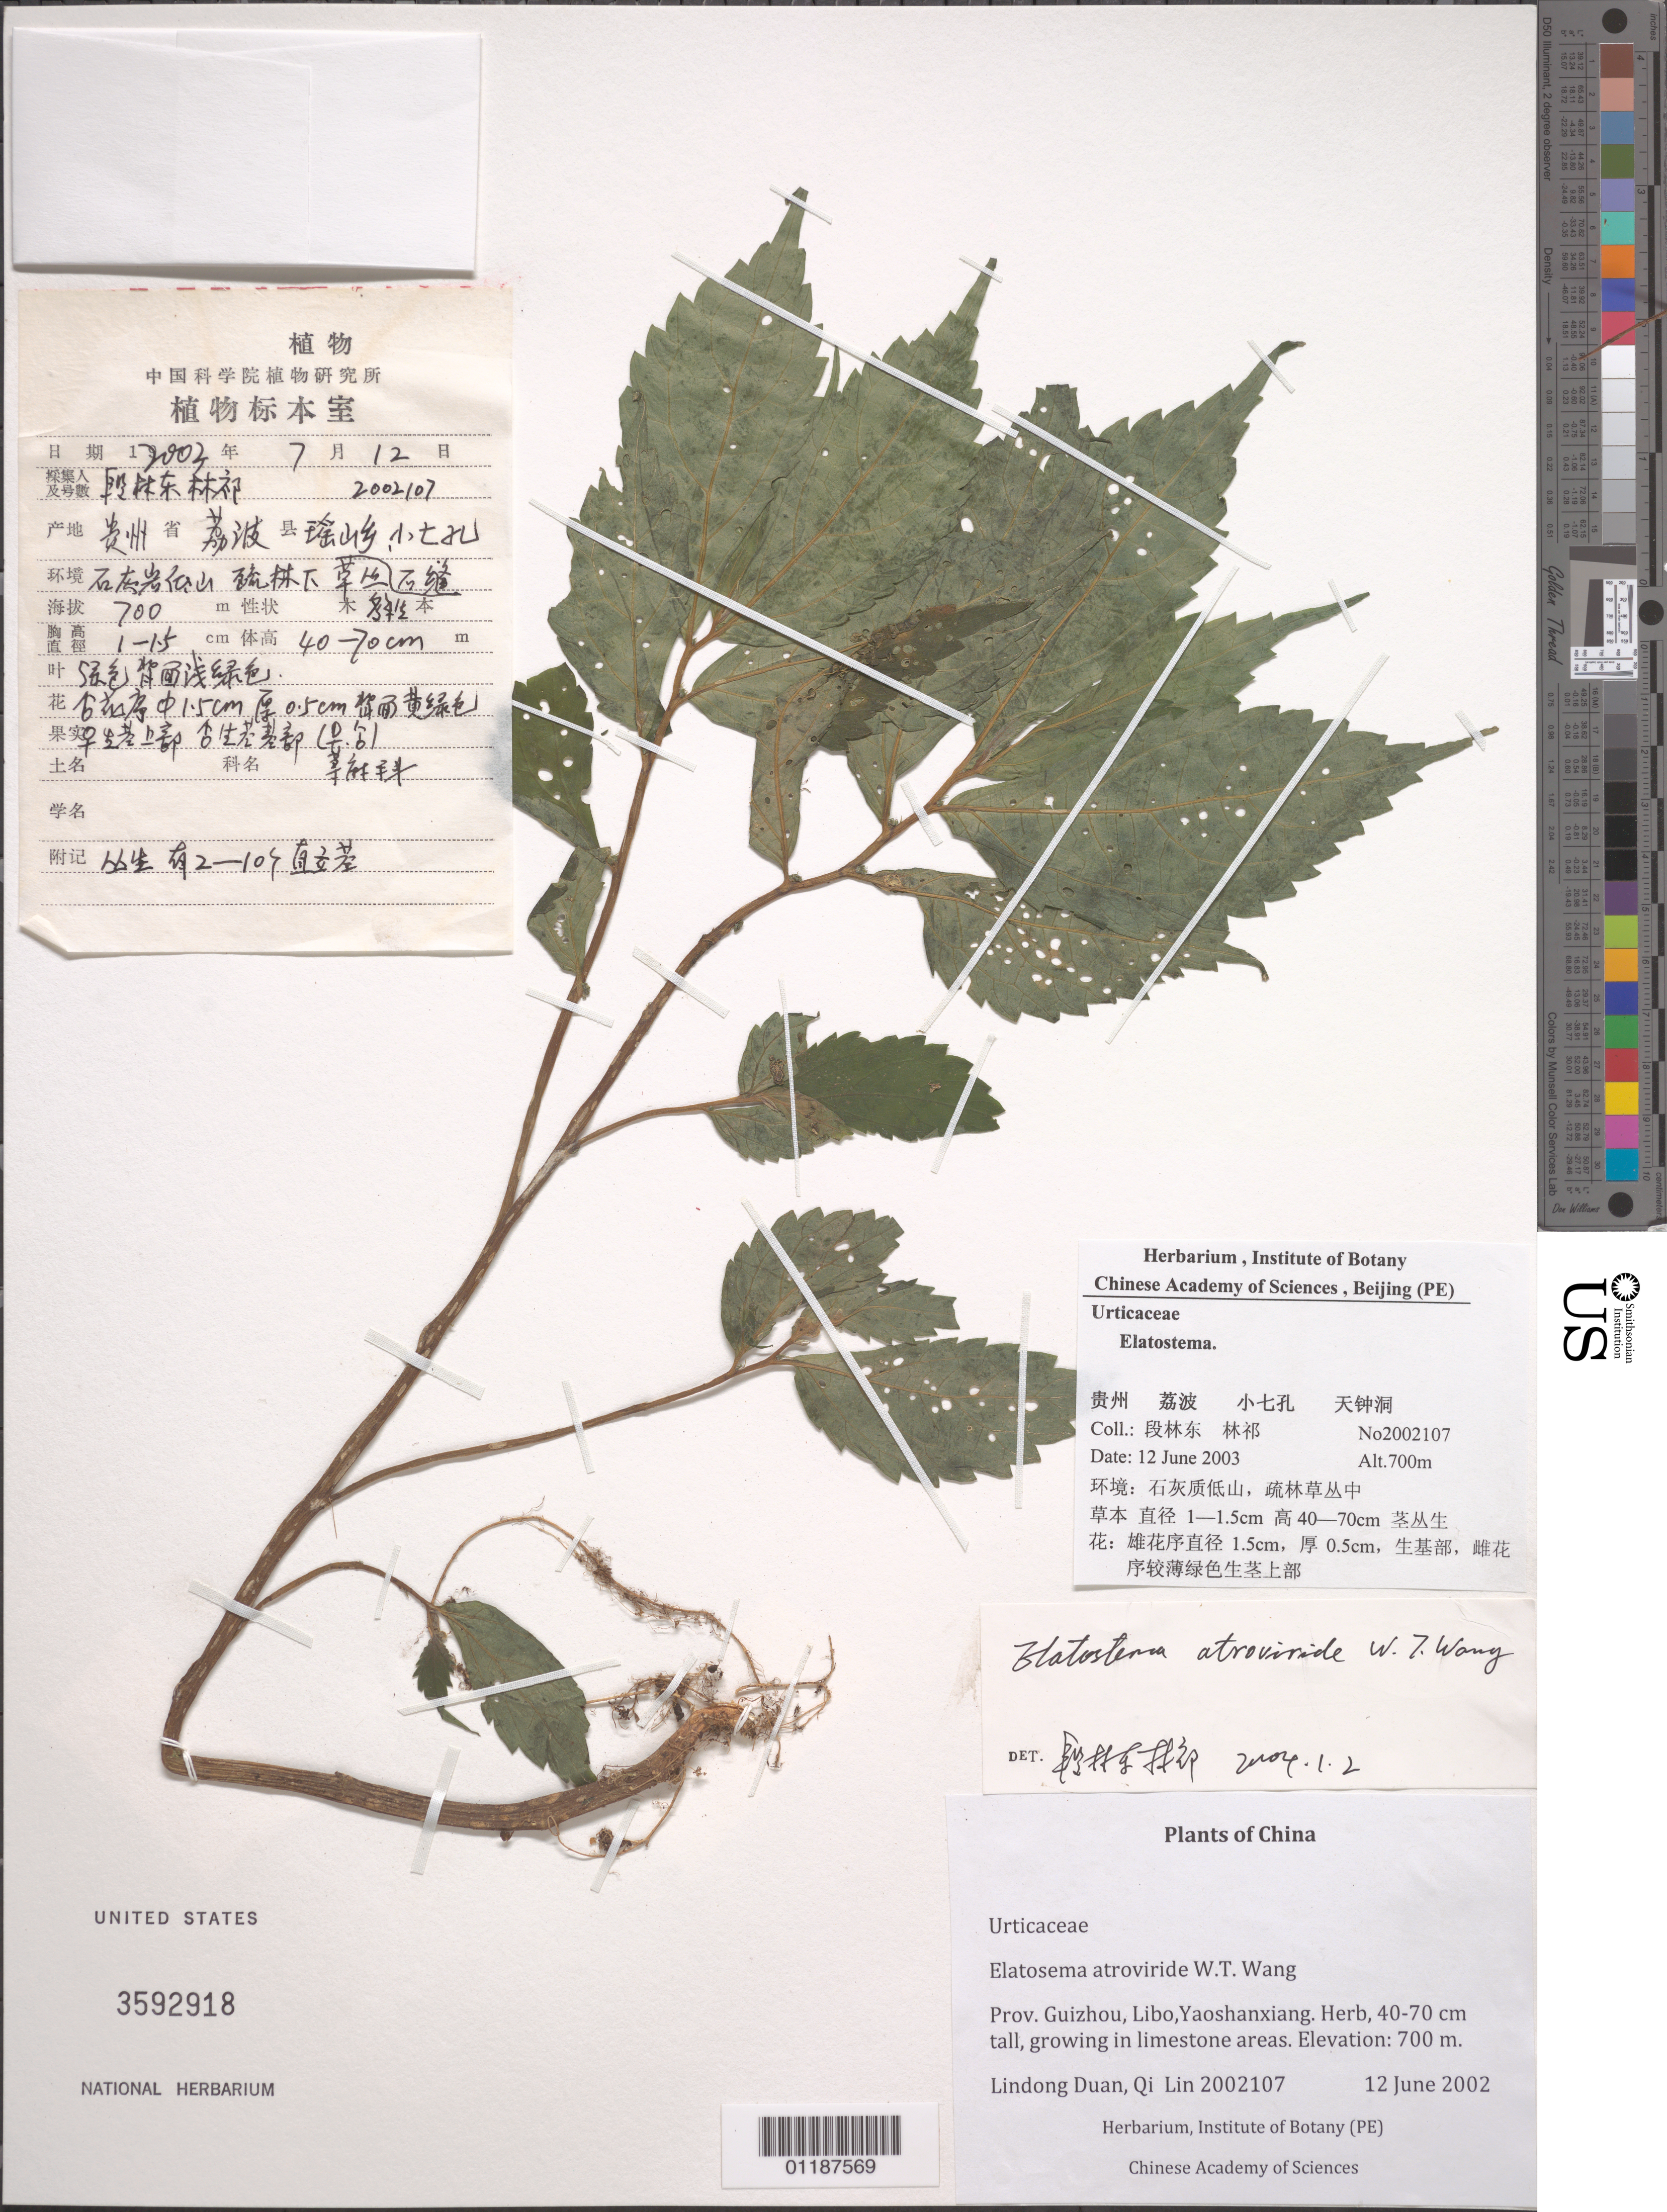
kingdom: Plantae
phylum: Tracheophyta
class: Magnoliopsida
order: Rosales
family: Urticaceae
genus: Elatostema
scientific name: Elatostema atroviride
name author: W.T. Wang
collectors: L. Duan & Lin Qi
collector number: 2002107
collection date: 2002-06-12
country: China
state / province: Guizhou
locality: Libo, Yaoshanxiang.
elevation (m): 700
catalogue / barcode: US 3592918